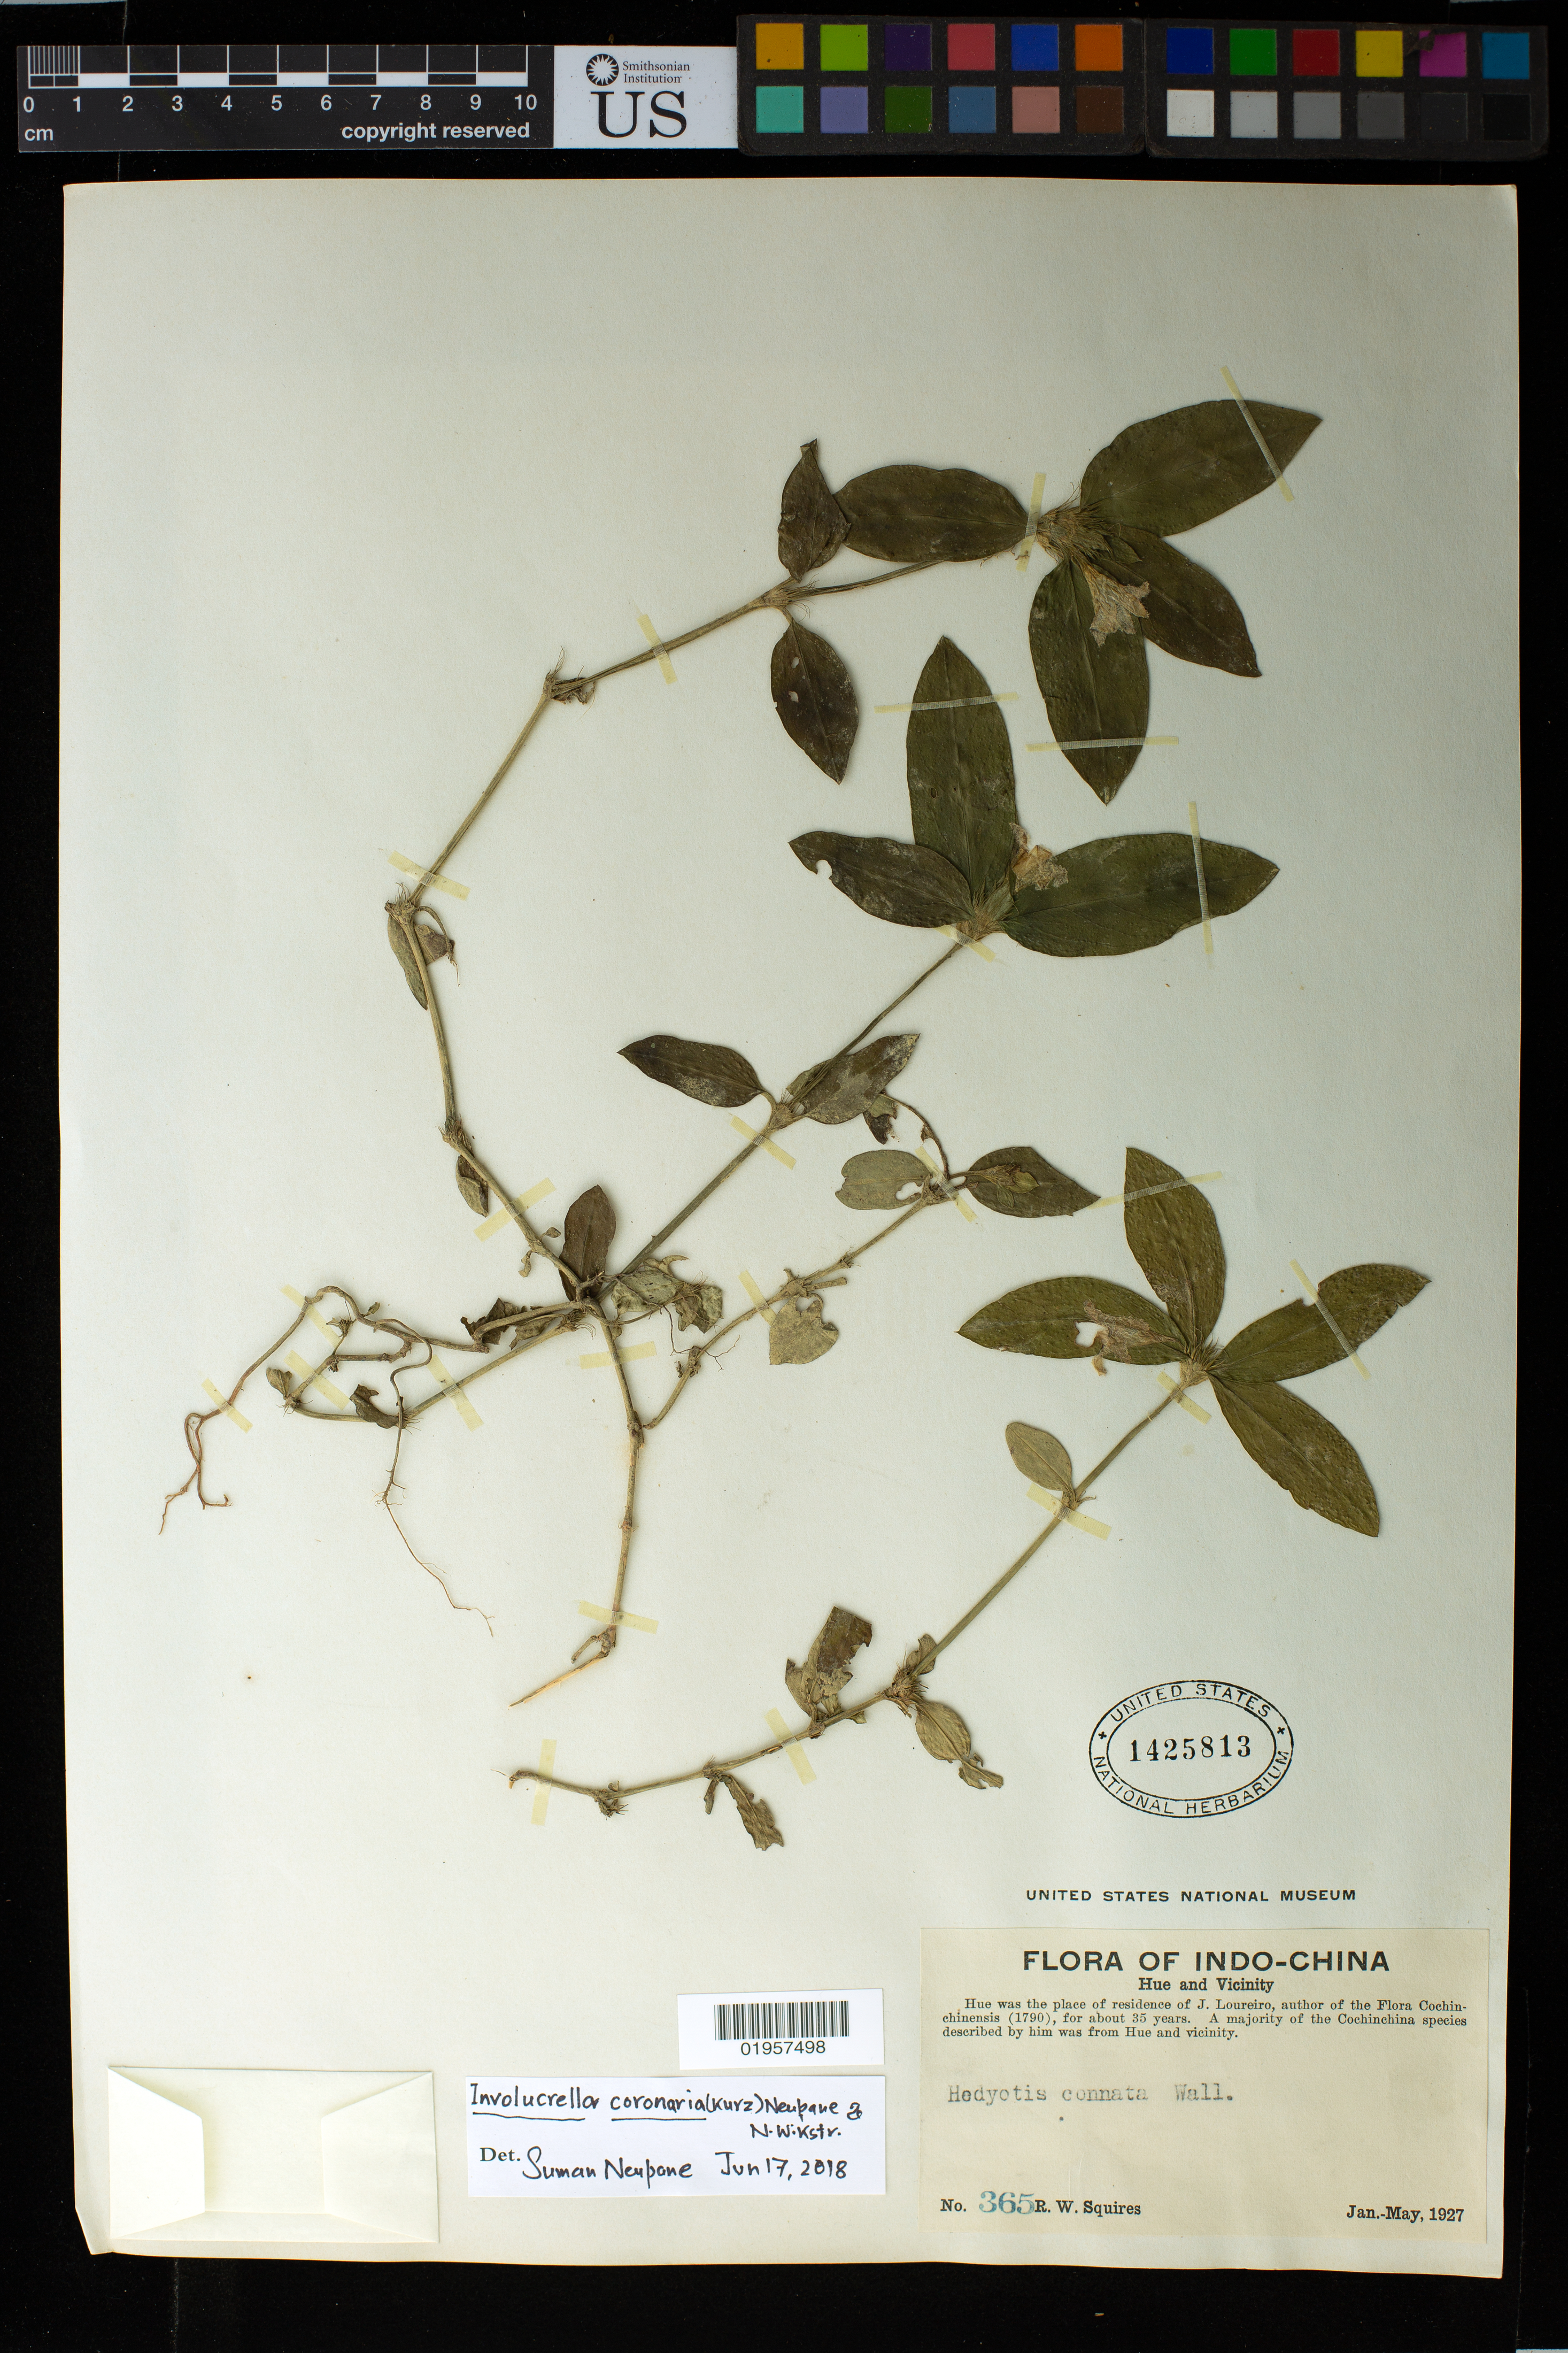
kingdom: Plantae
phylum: Tracheophyta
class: Magnoliopsida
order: Gentianales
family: Rubiaceae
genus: Involucrella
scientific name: Involucrella coronaria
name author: (Kurz) Neupane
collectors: R. Squires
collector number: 365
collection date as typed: Jan 1927 to -- May 1927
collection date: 1927-01/1927-05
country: Vietnam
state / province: Annam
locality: Hue and vicinity.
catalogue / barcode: US 1425813